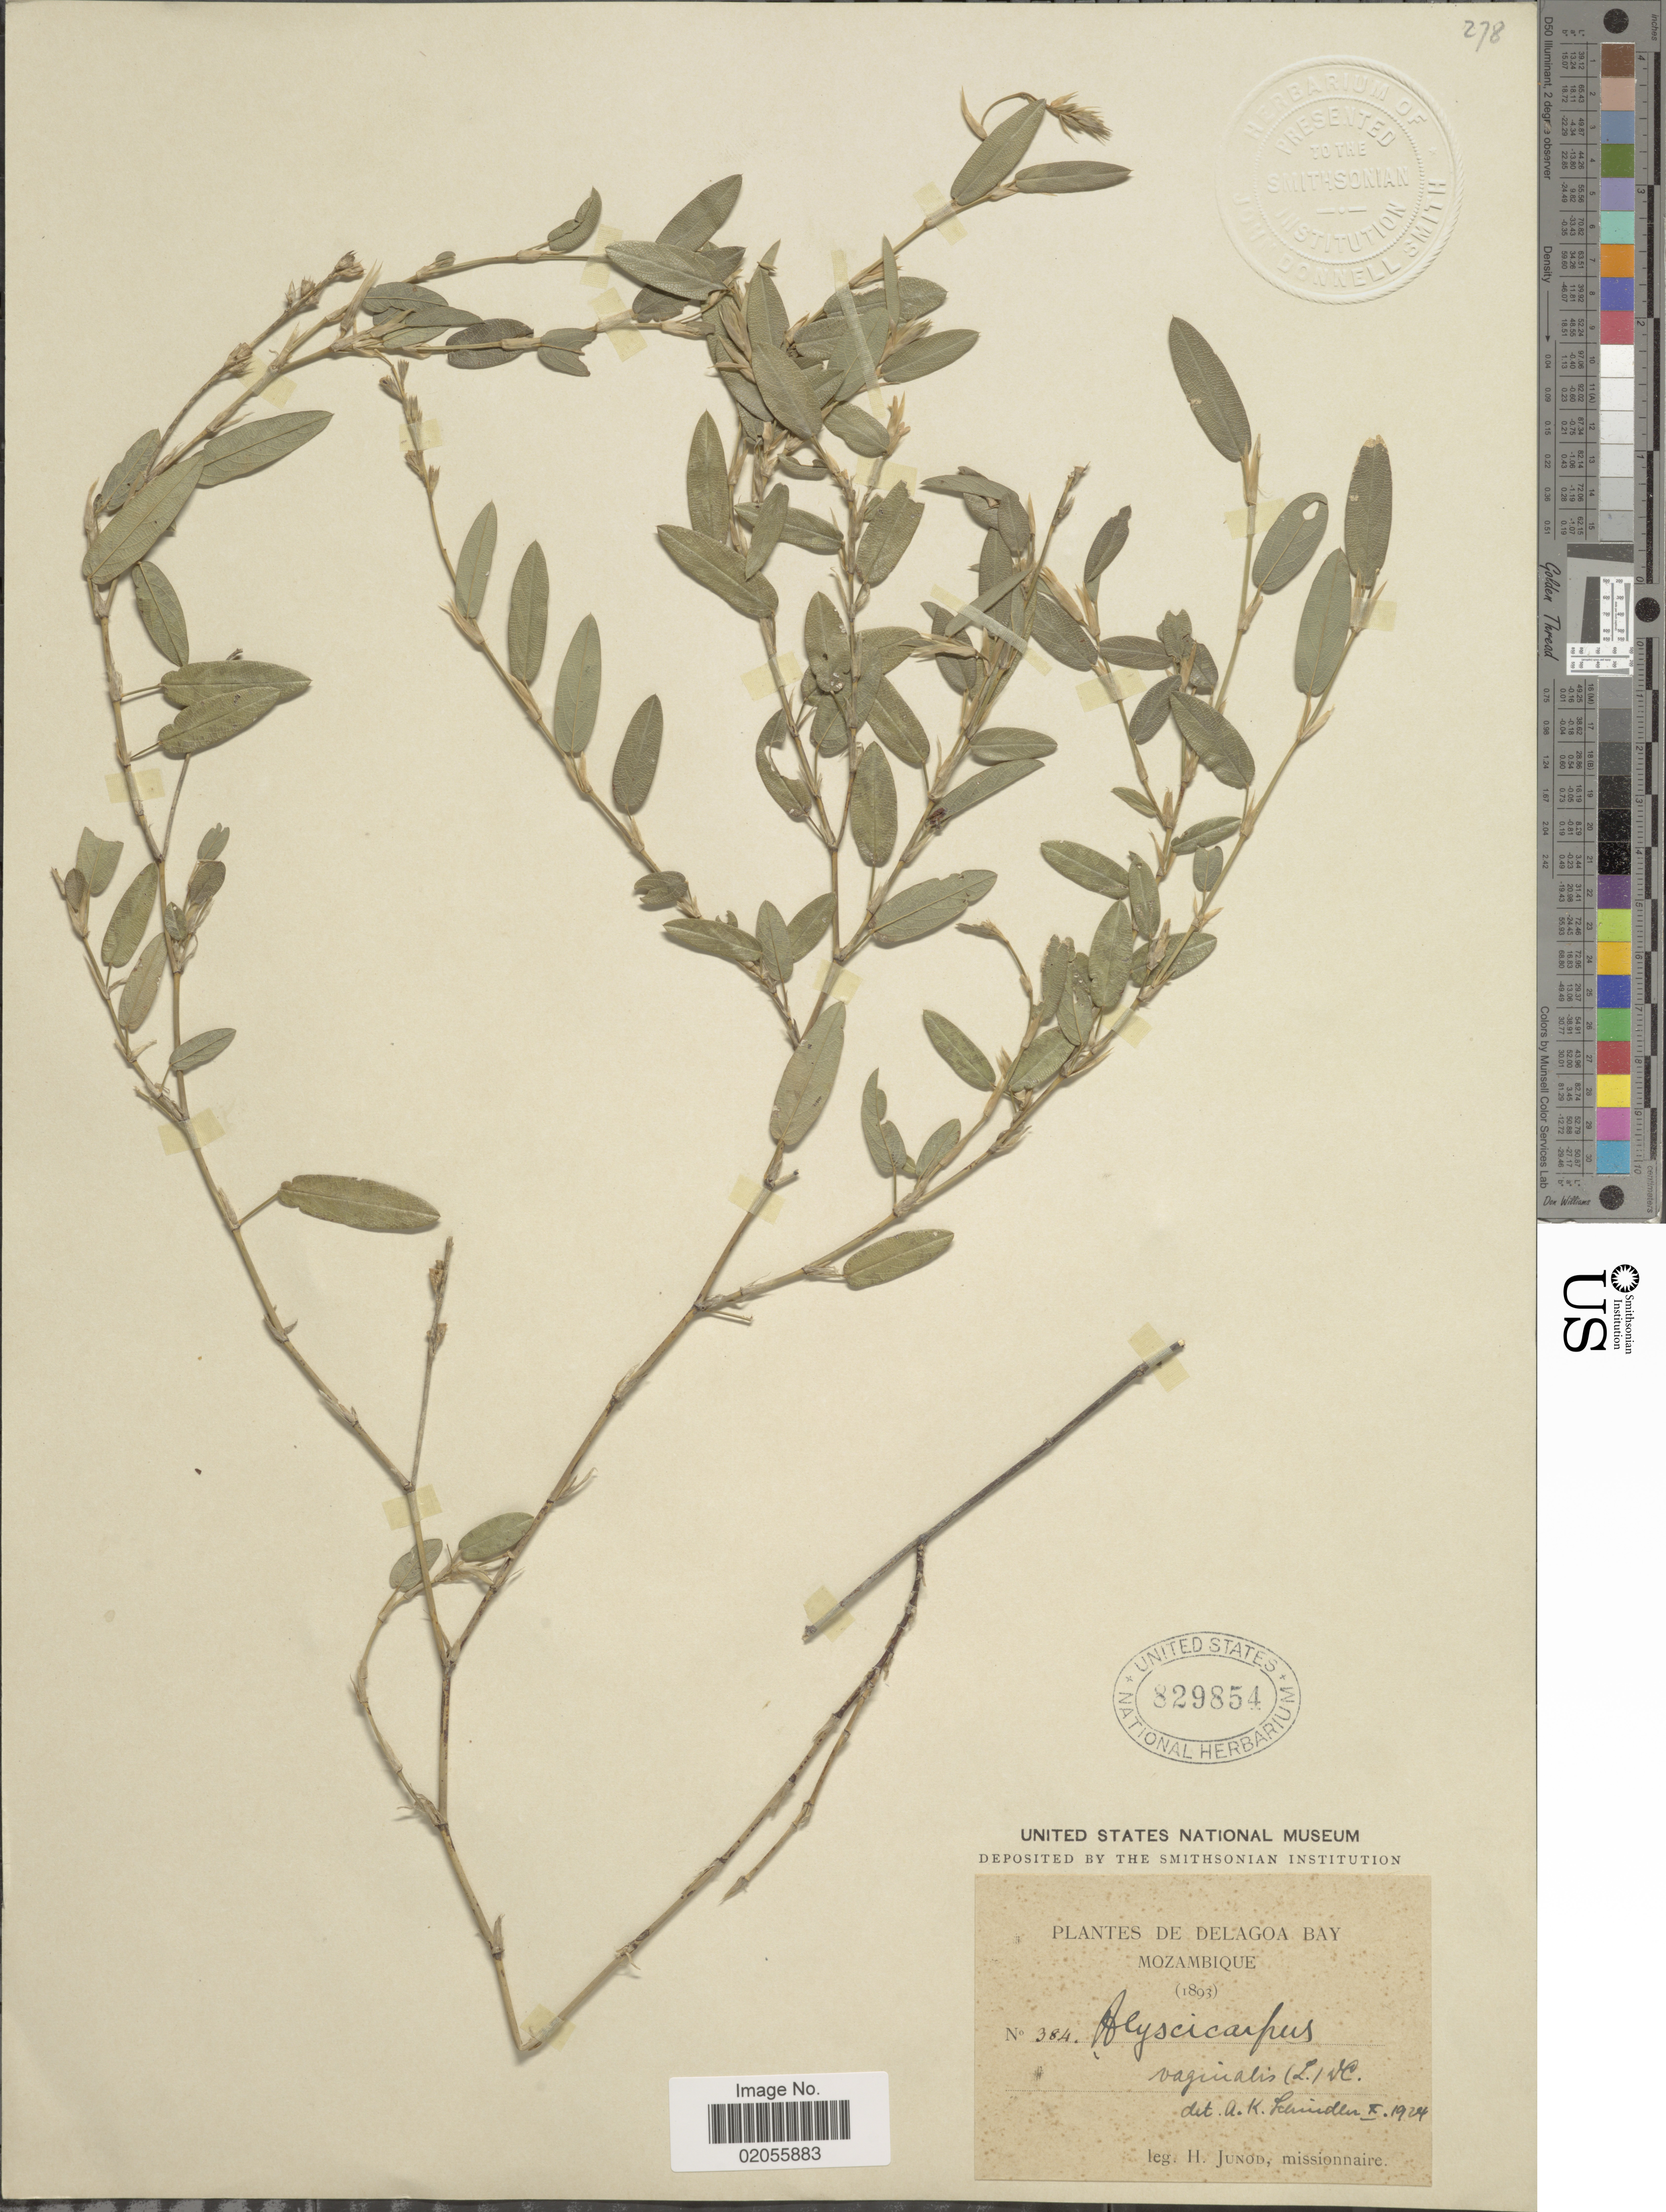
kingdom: Plantae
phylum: Tracheophyta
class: Magnoliopsida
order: Fabales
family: Fabaceae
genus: Alysicarpus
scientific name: Alysicarpus vaginalis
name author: (L.) DC.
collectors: H. Junod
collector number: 384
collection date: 1893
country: Mozambique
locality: Delagoa Bay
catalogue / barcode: US 829854